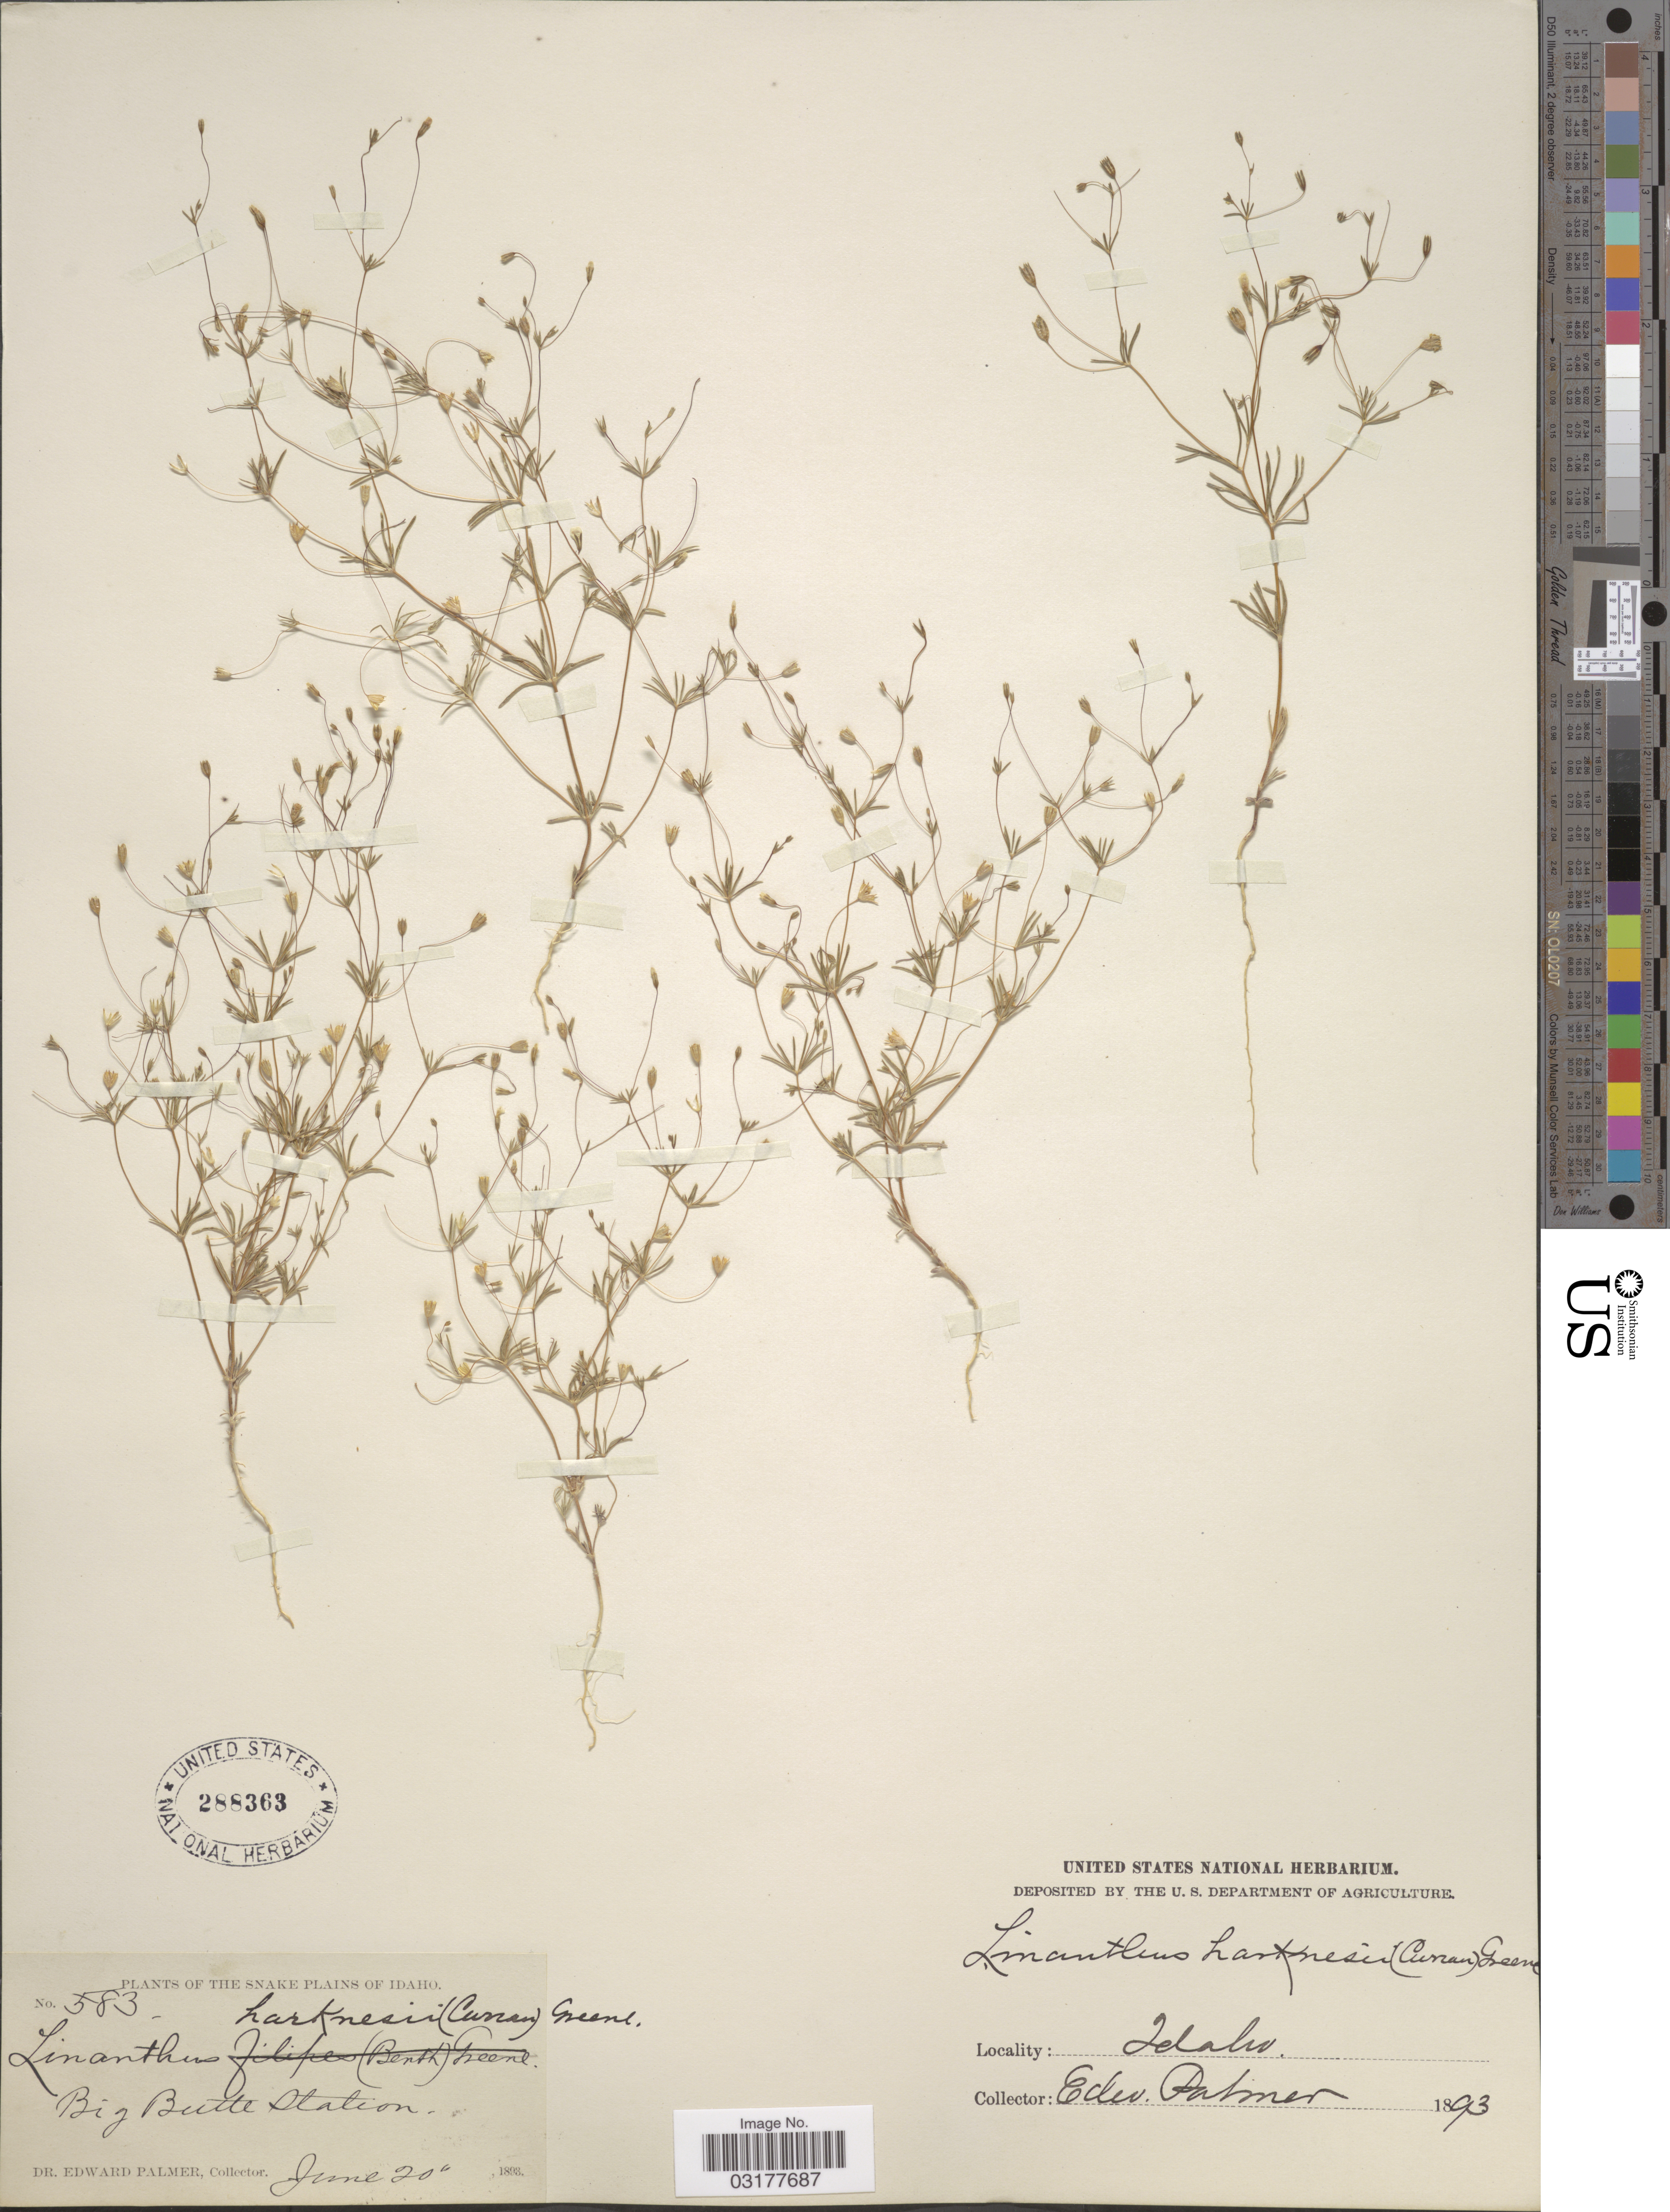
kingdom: Plantae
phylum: Tracheophyta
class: Magnoliopsida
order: Ericales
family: Polemoniaceae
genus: Leptosiphon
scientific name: Leptosiphon septentrionalis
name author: (H. Mason) J.M. Porter & L.A. Johnson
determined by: Strong, Mark T., (BOT), Smithsonian Institution - National Museum of Natural History (UNITED STATES)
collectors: E. Palmer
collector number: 583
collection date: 1893-06-20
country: United States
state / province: Idaho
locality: Snake Plains of Idaho. Big Butte Station.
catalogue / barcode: US 288363